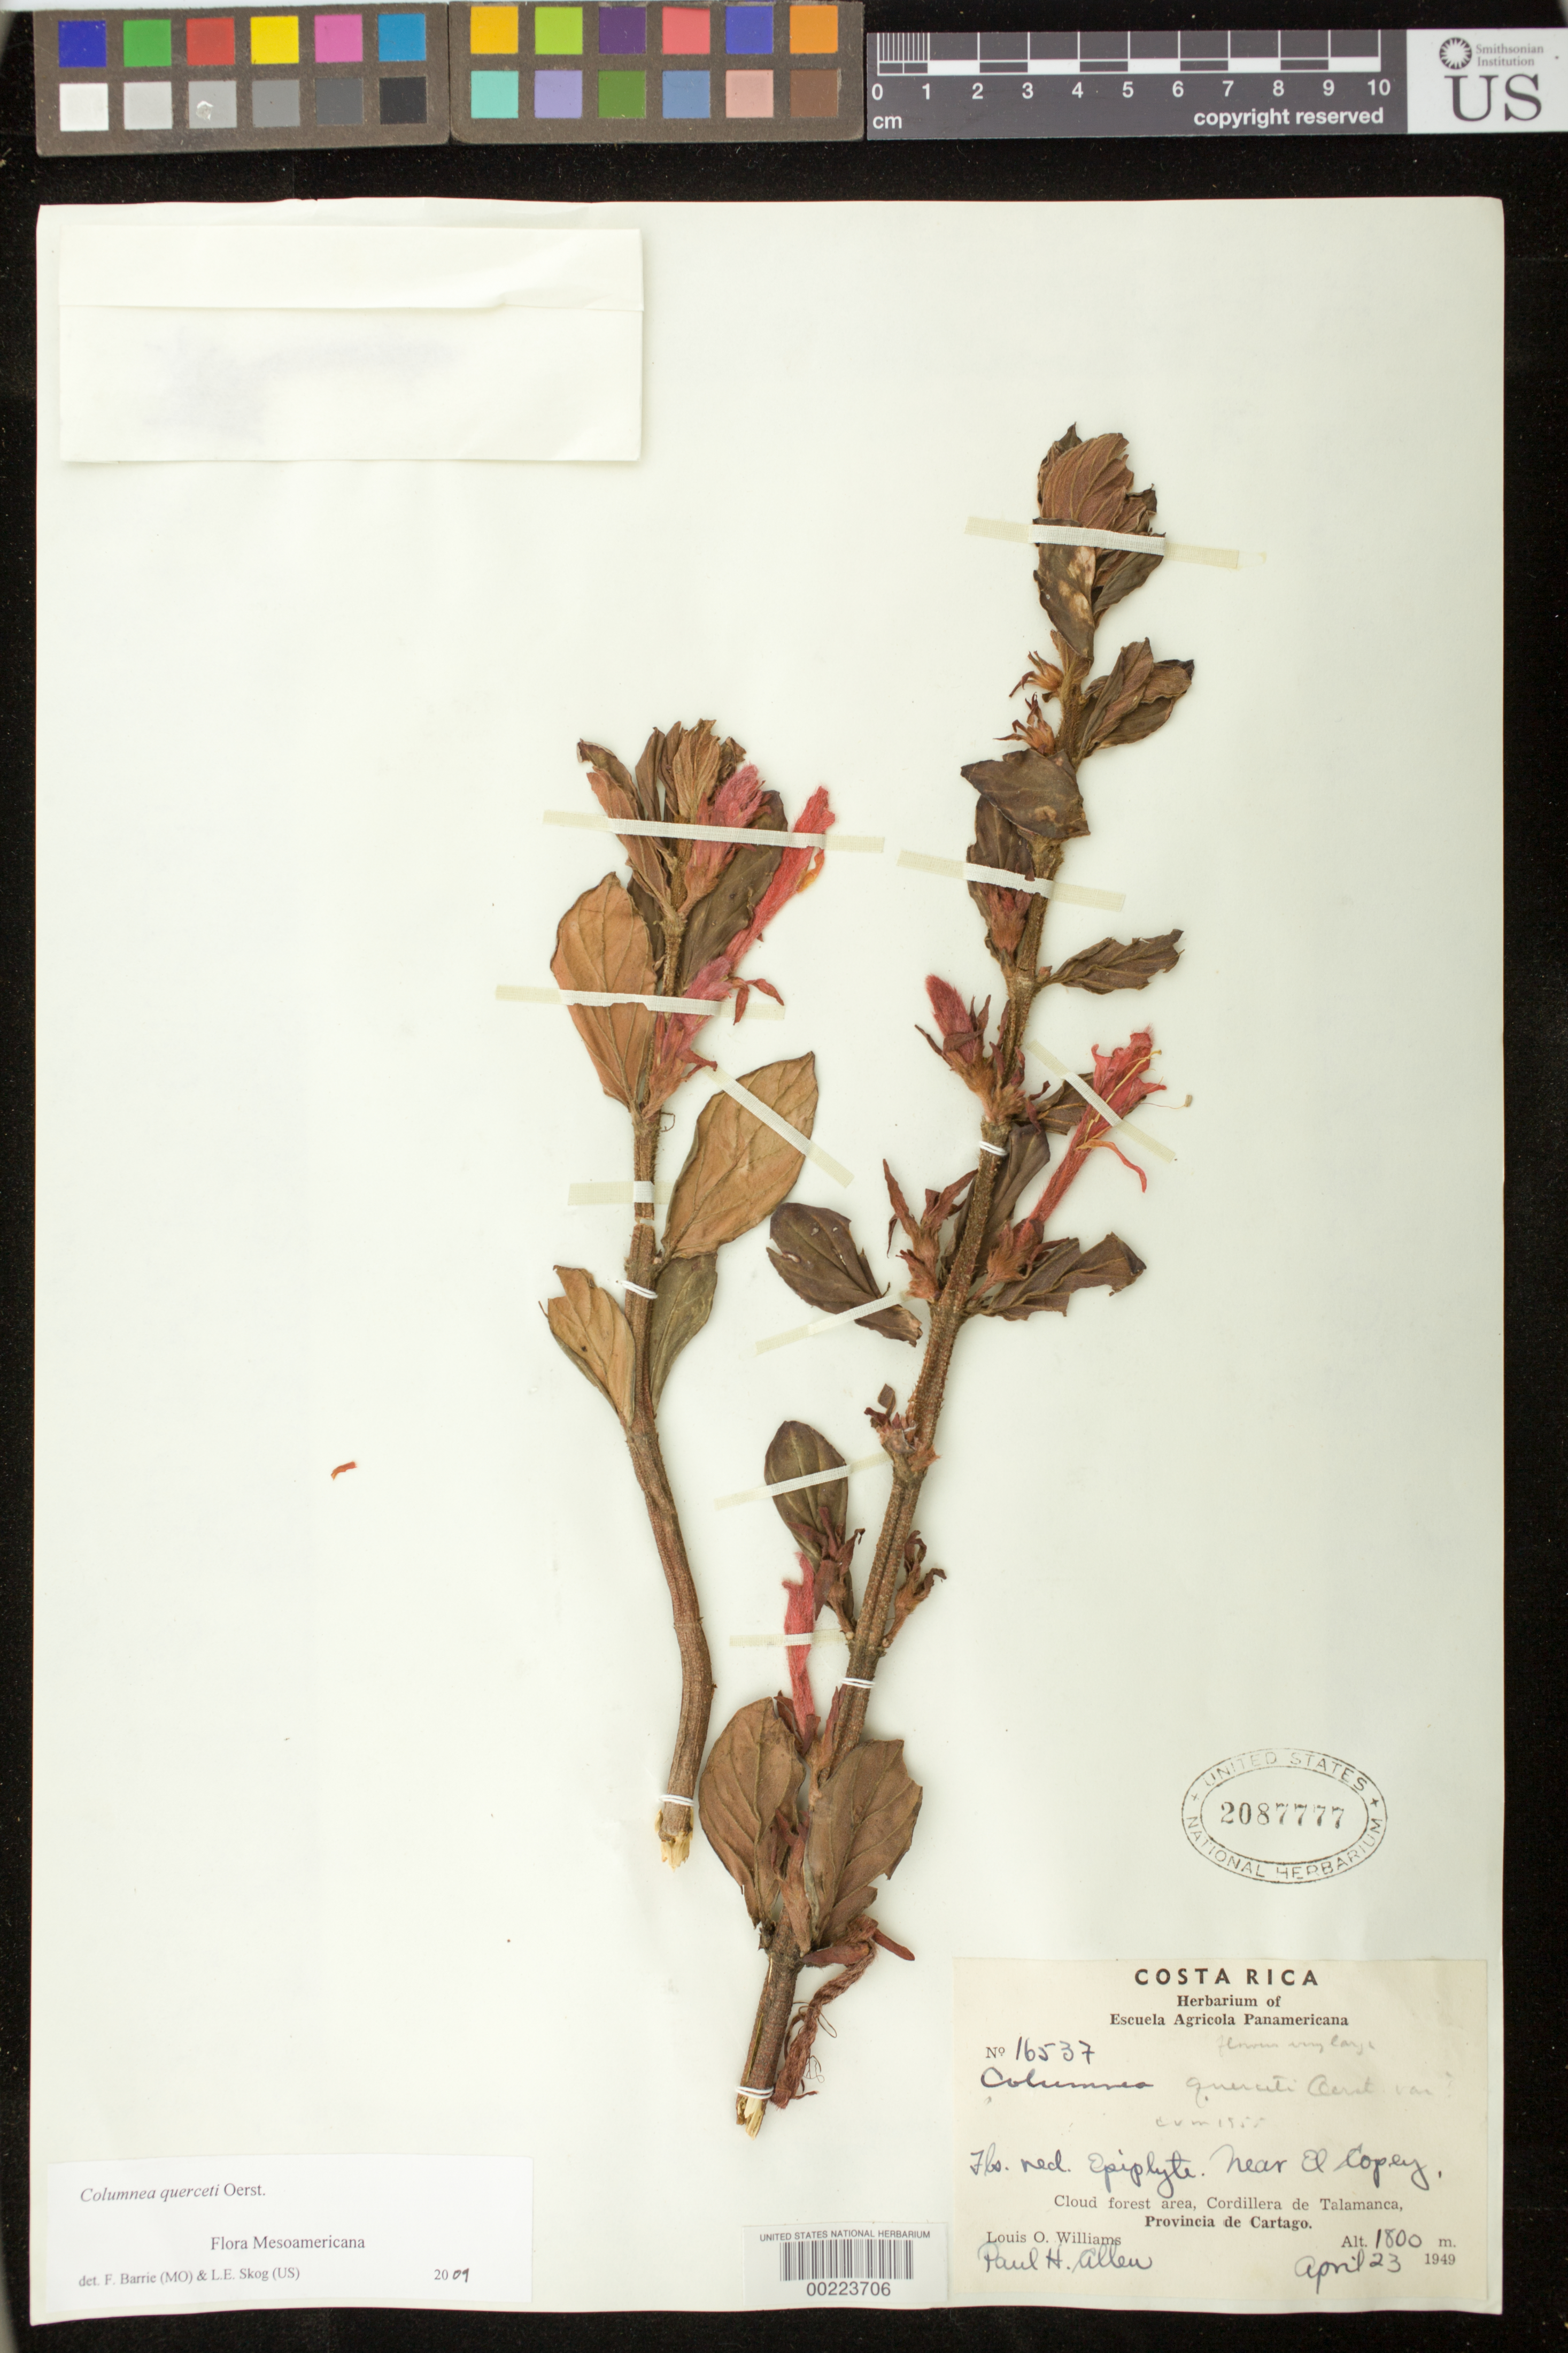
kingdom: Plantae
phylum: Tracheophyta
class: Magnoliopsida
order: Lamiales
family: Gesneriaceae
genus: Columnea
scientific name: Columnea querceti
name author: Oerst.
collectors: L. O. Williams & P. H. Allen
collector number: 16537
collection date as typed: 23 Apr 1949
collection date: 1949-04-23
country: Costa Rica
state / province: Cartago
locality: Cordillera de Talamanca, near El Copey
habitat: Cloud forest area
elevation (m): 1800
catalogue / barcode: US 2087777